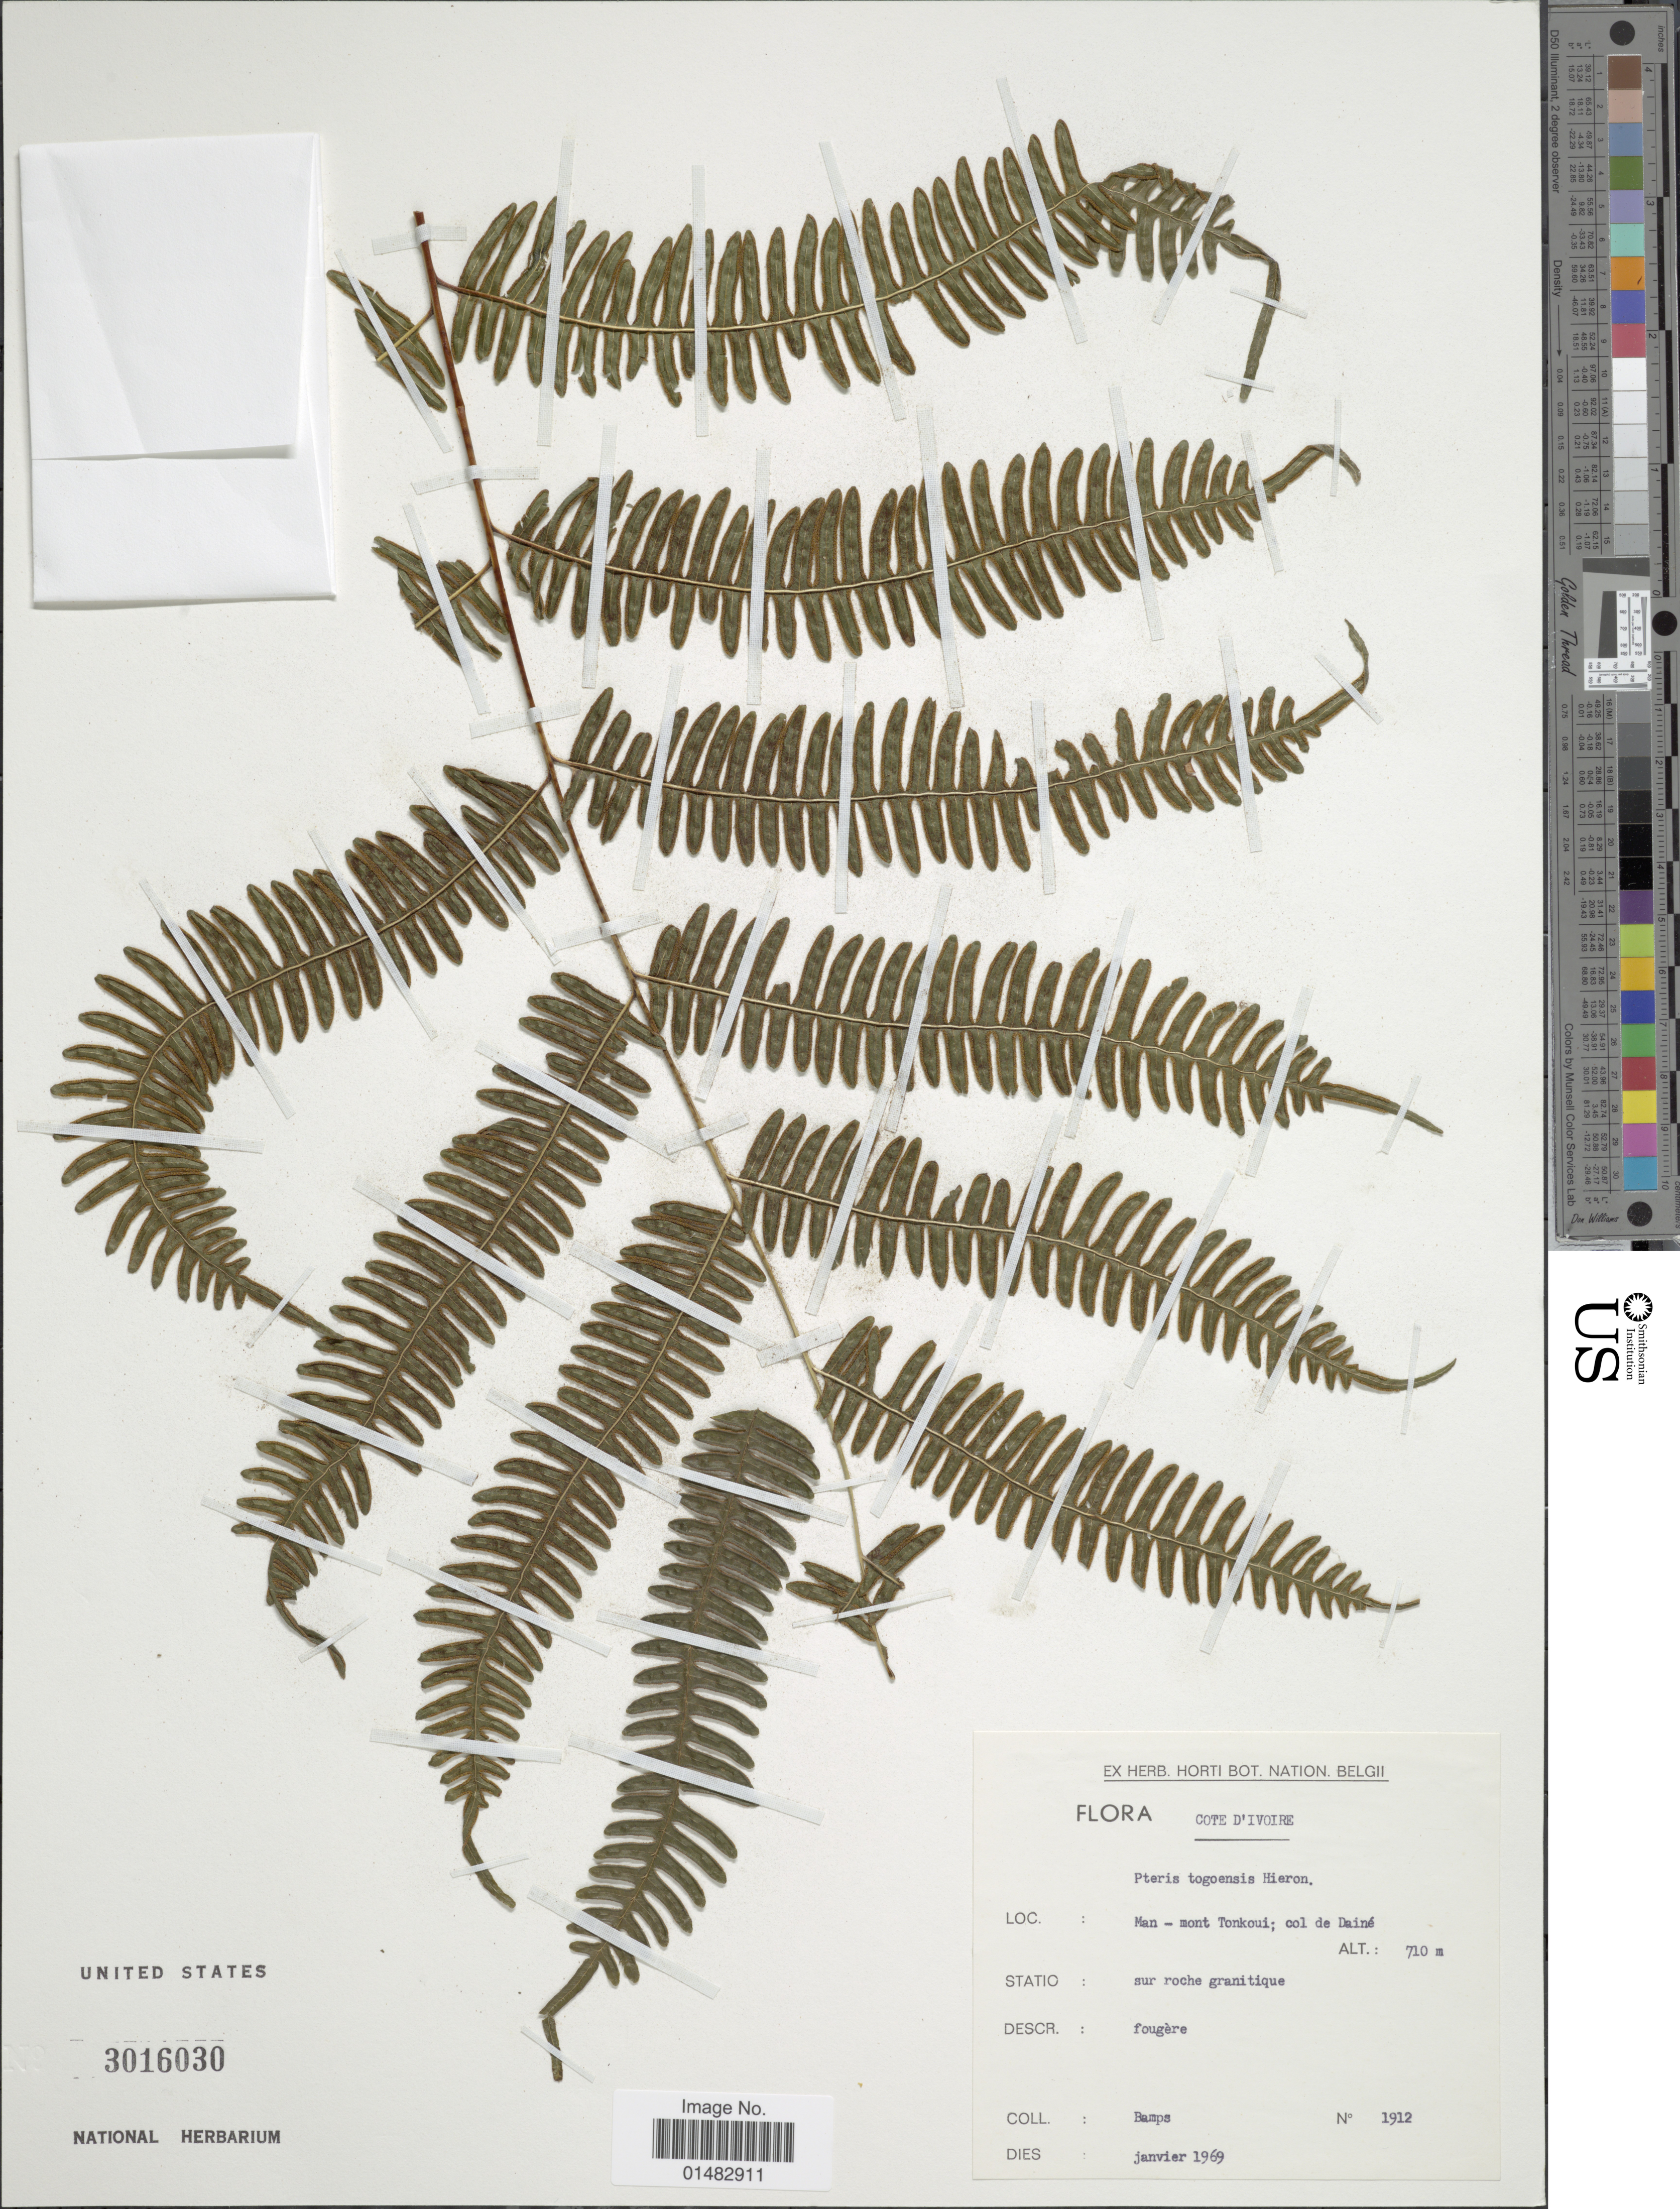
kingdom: Plantae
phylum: Tracheophyta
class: Polypodiopsida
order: Polypodiales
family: Pteridaceae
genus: Pteris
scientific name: Pteris togoensis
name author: Hieron.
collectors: -- Bamps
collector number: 1912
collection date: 1969-01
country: Ivory Coast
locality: MAN-mont Tonkoui, col de Daline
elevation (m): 710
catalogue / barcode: US 3016030